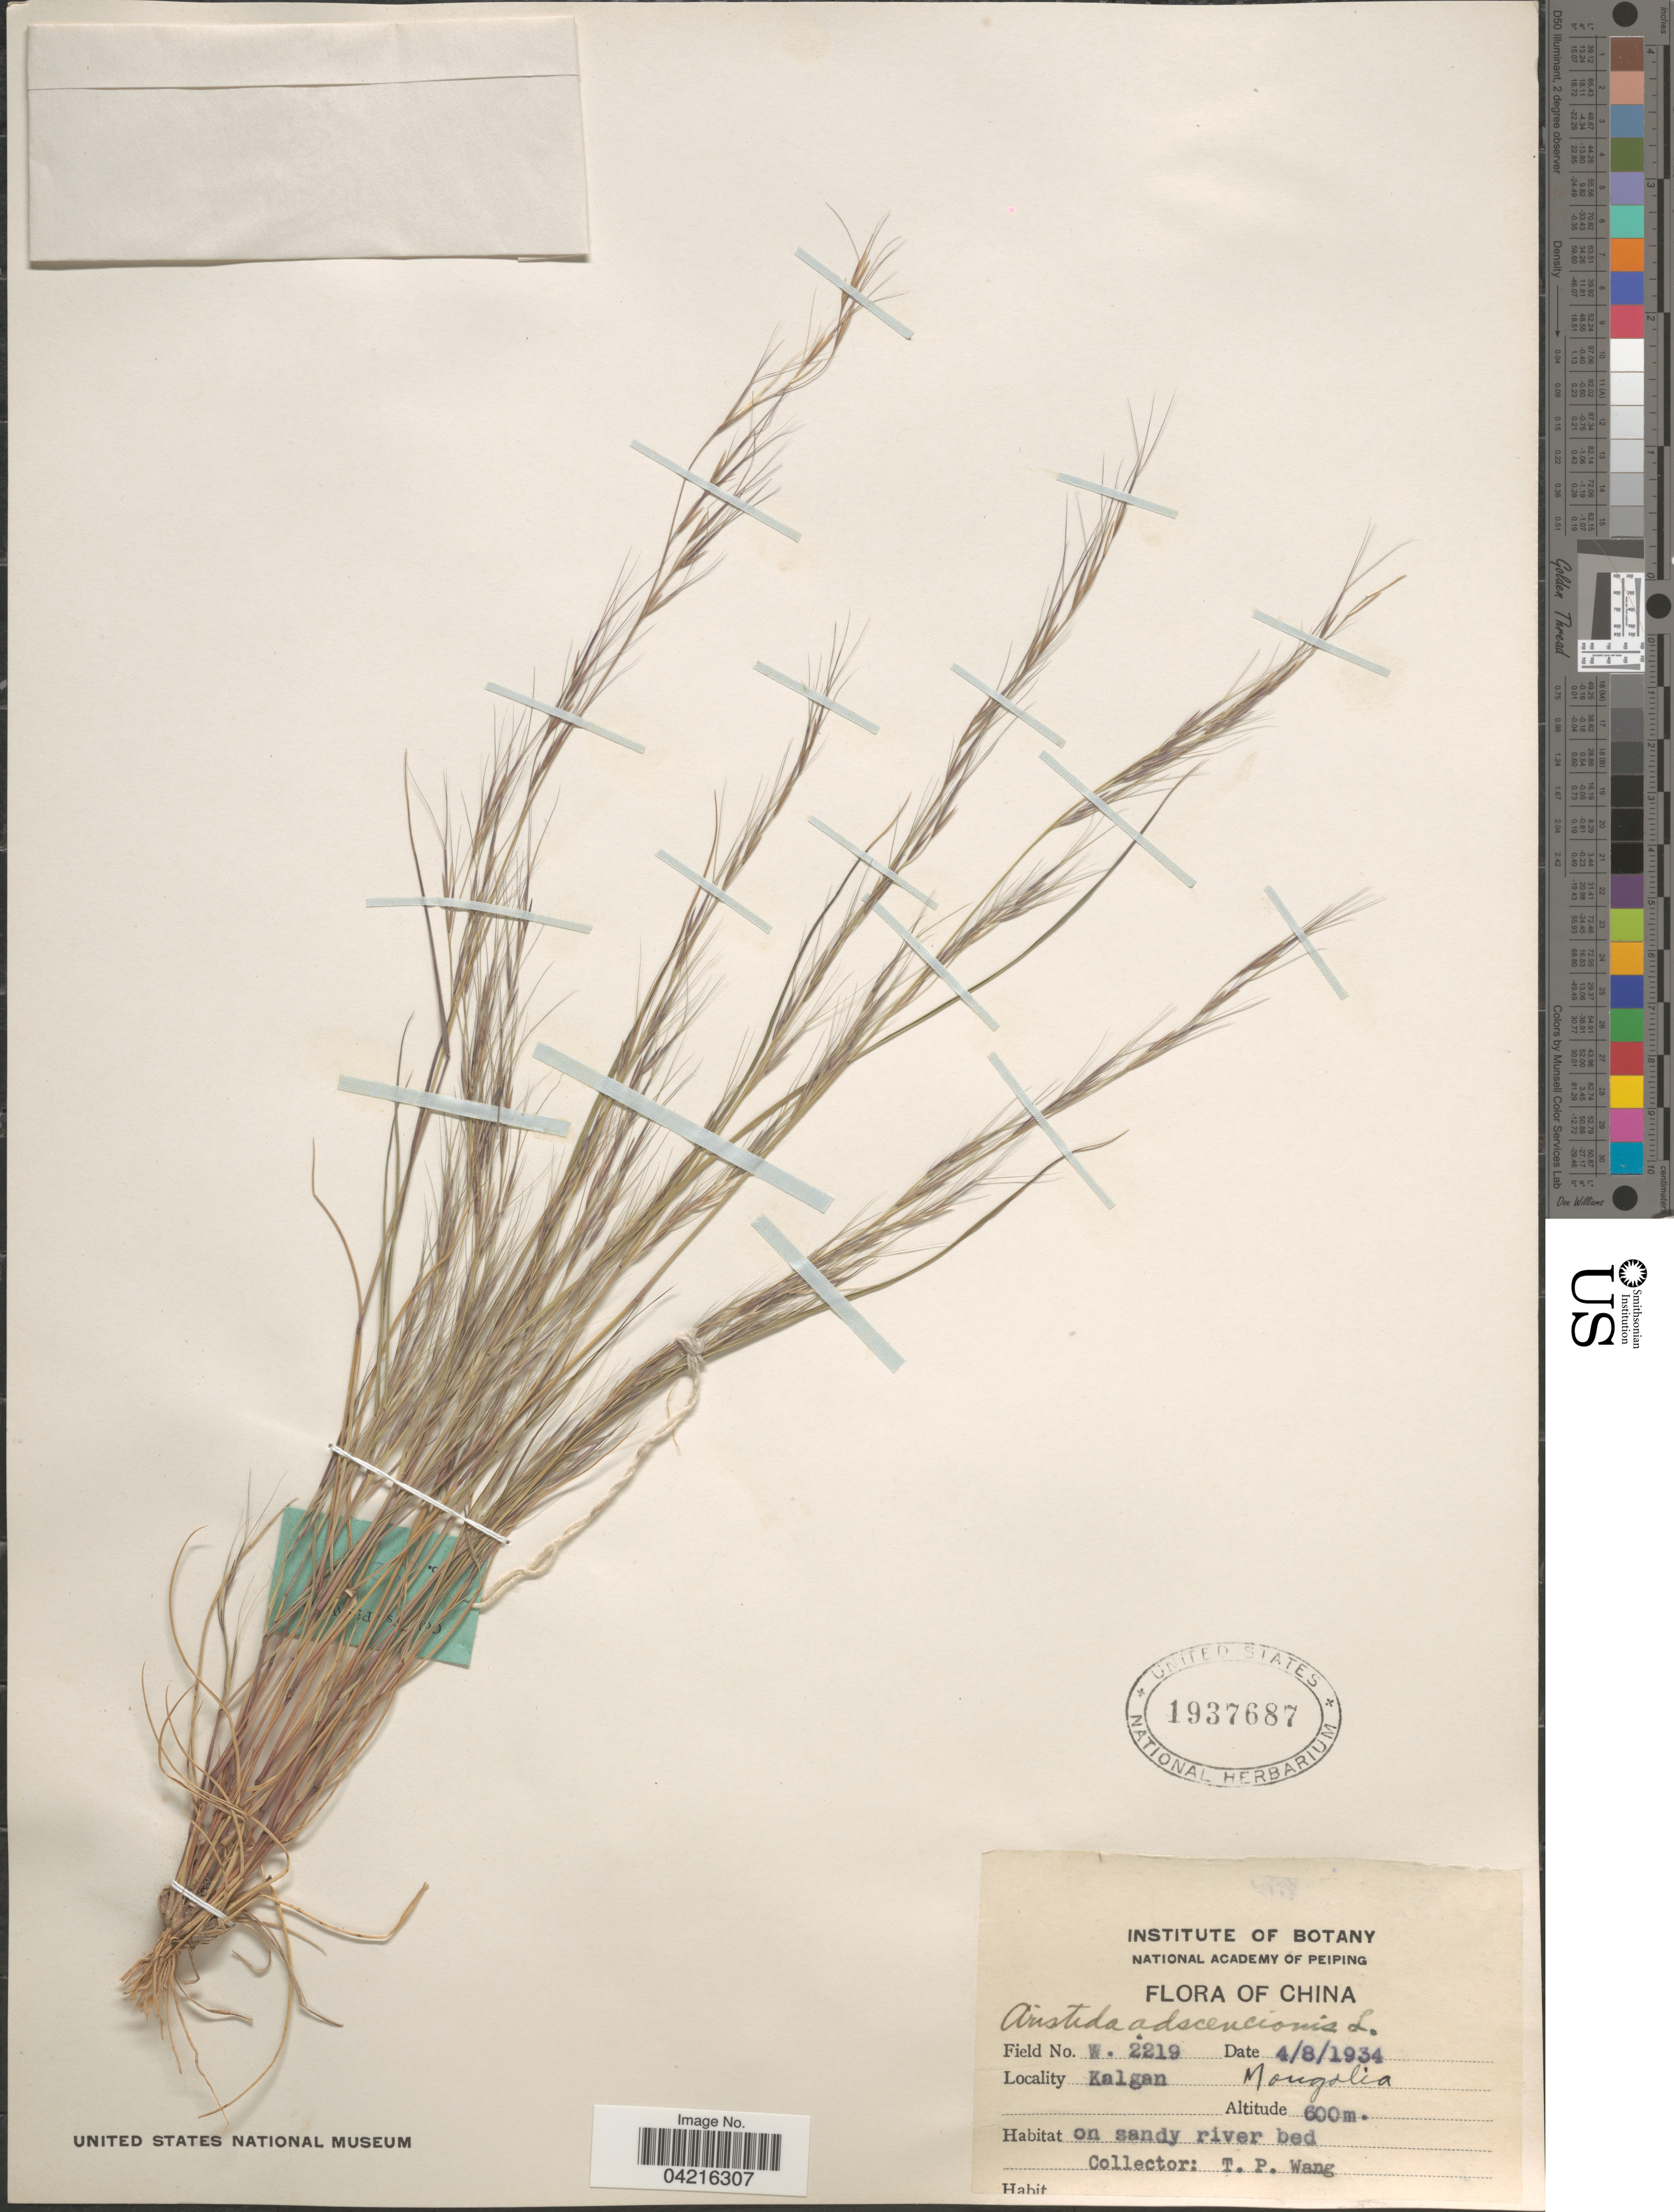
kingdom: Plantae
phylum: Tracheophyta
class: Liliopsida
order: Poales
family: Poaceae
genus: Aristida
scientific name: Aristida adscensionis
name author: L.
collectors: T. Wang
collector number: W.2219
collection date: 1934-08-04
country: China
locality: Kalgan. Mongolia. On sandy river bed.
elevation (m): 600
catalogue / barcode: US 1937687